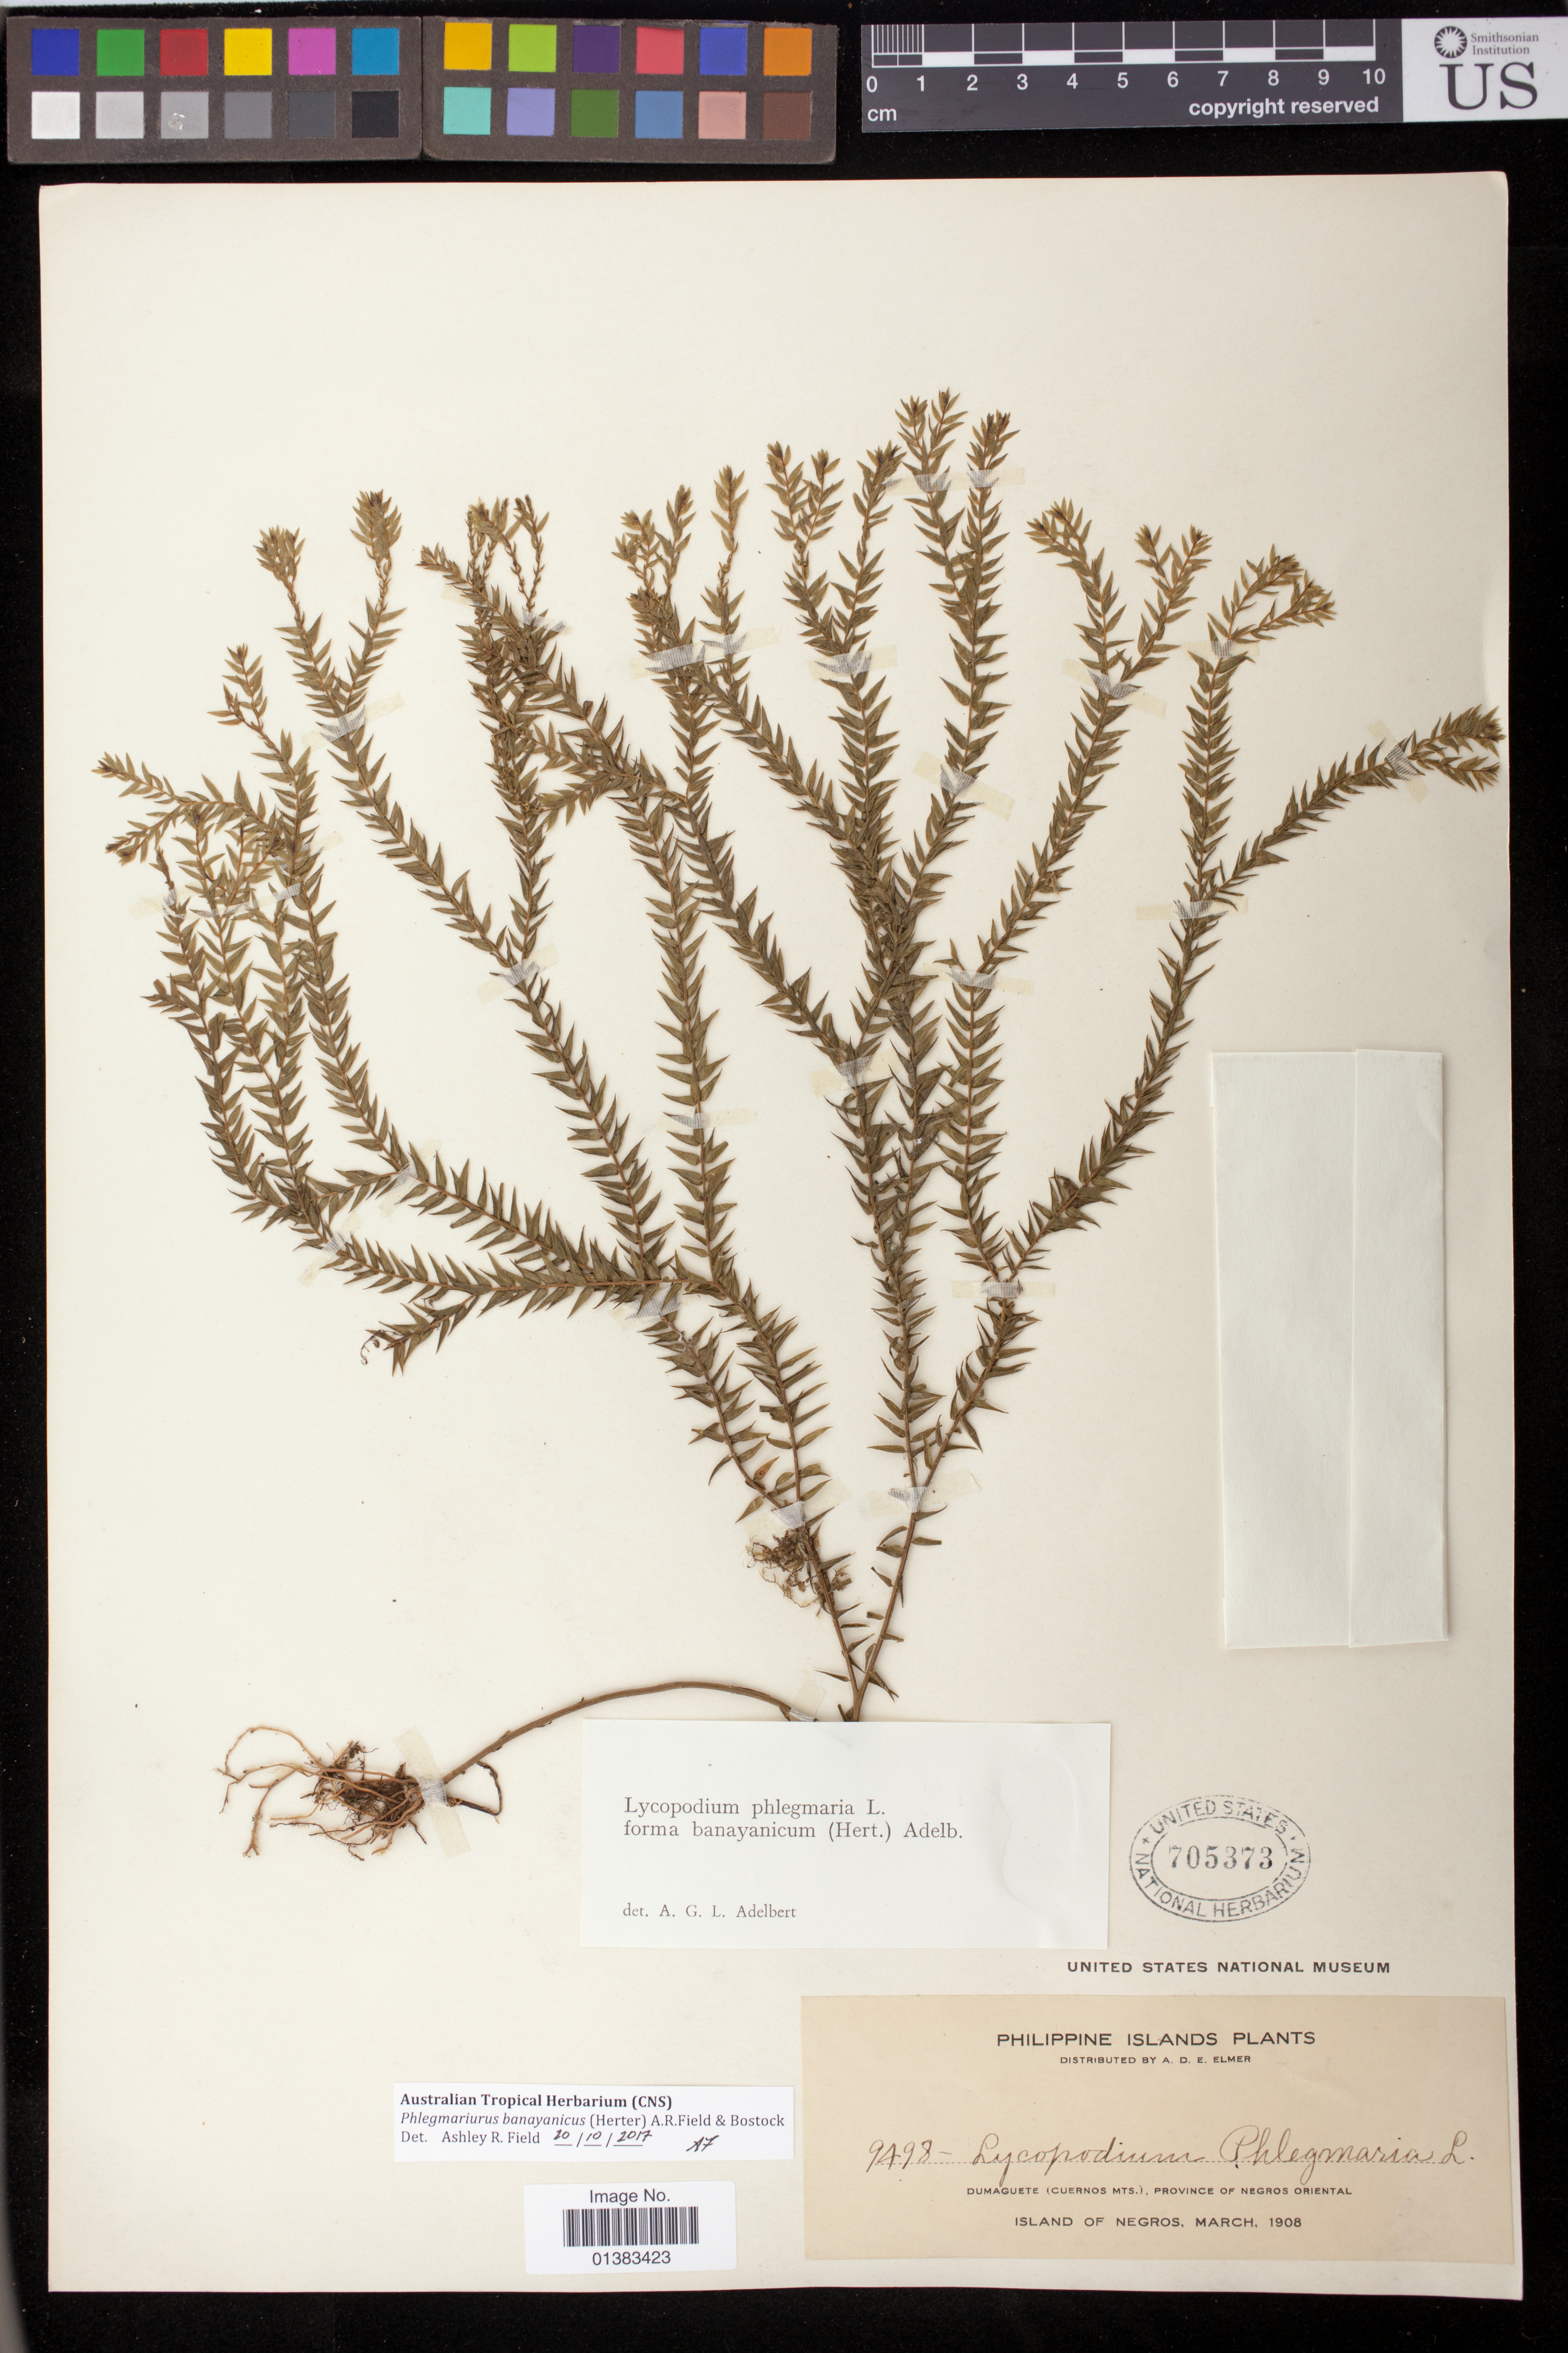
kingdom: Plantae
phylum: Tracheophyta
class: Lycopodiopsida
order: Lycopodiales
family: Lycopodiaceae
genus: Urostachys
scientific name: Urostachys banayanicus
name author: Herter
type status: Isosyntype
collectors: A. D. E. Elmer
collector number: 9498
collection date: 1908-03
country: Philippines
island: Negros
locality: Dumaguete (Cuernos Mts.), Province of Negros Oriental, Island of Negros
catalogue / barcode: US 705373